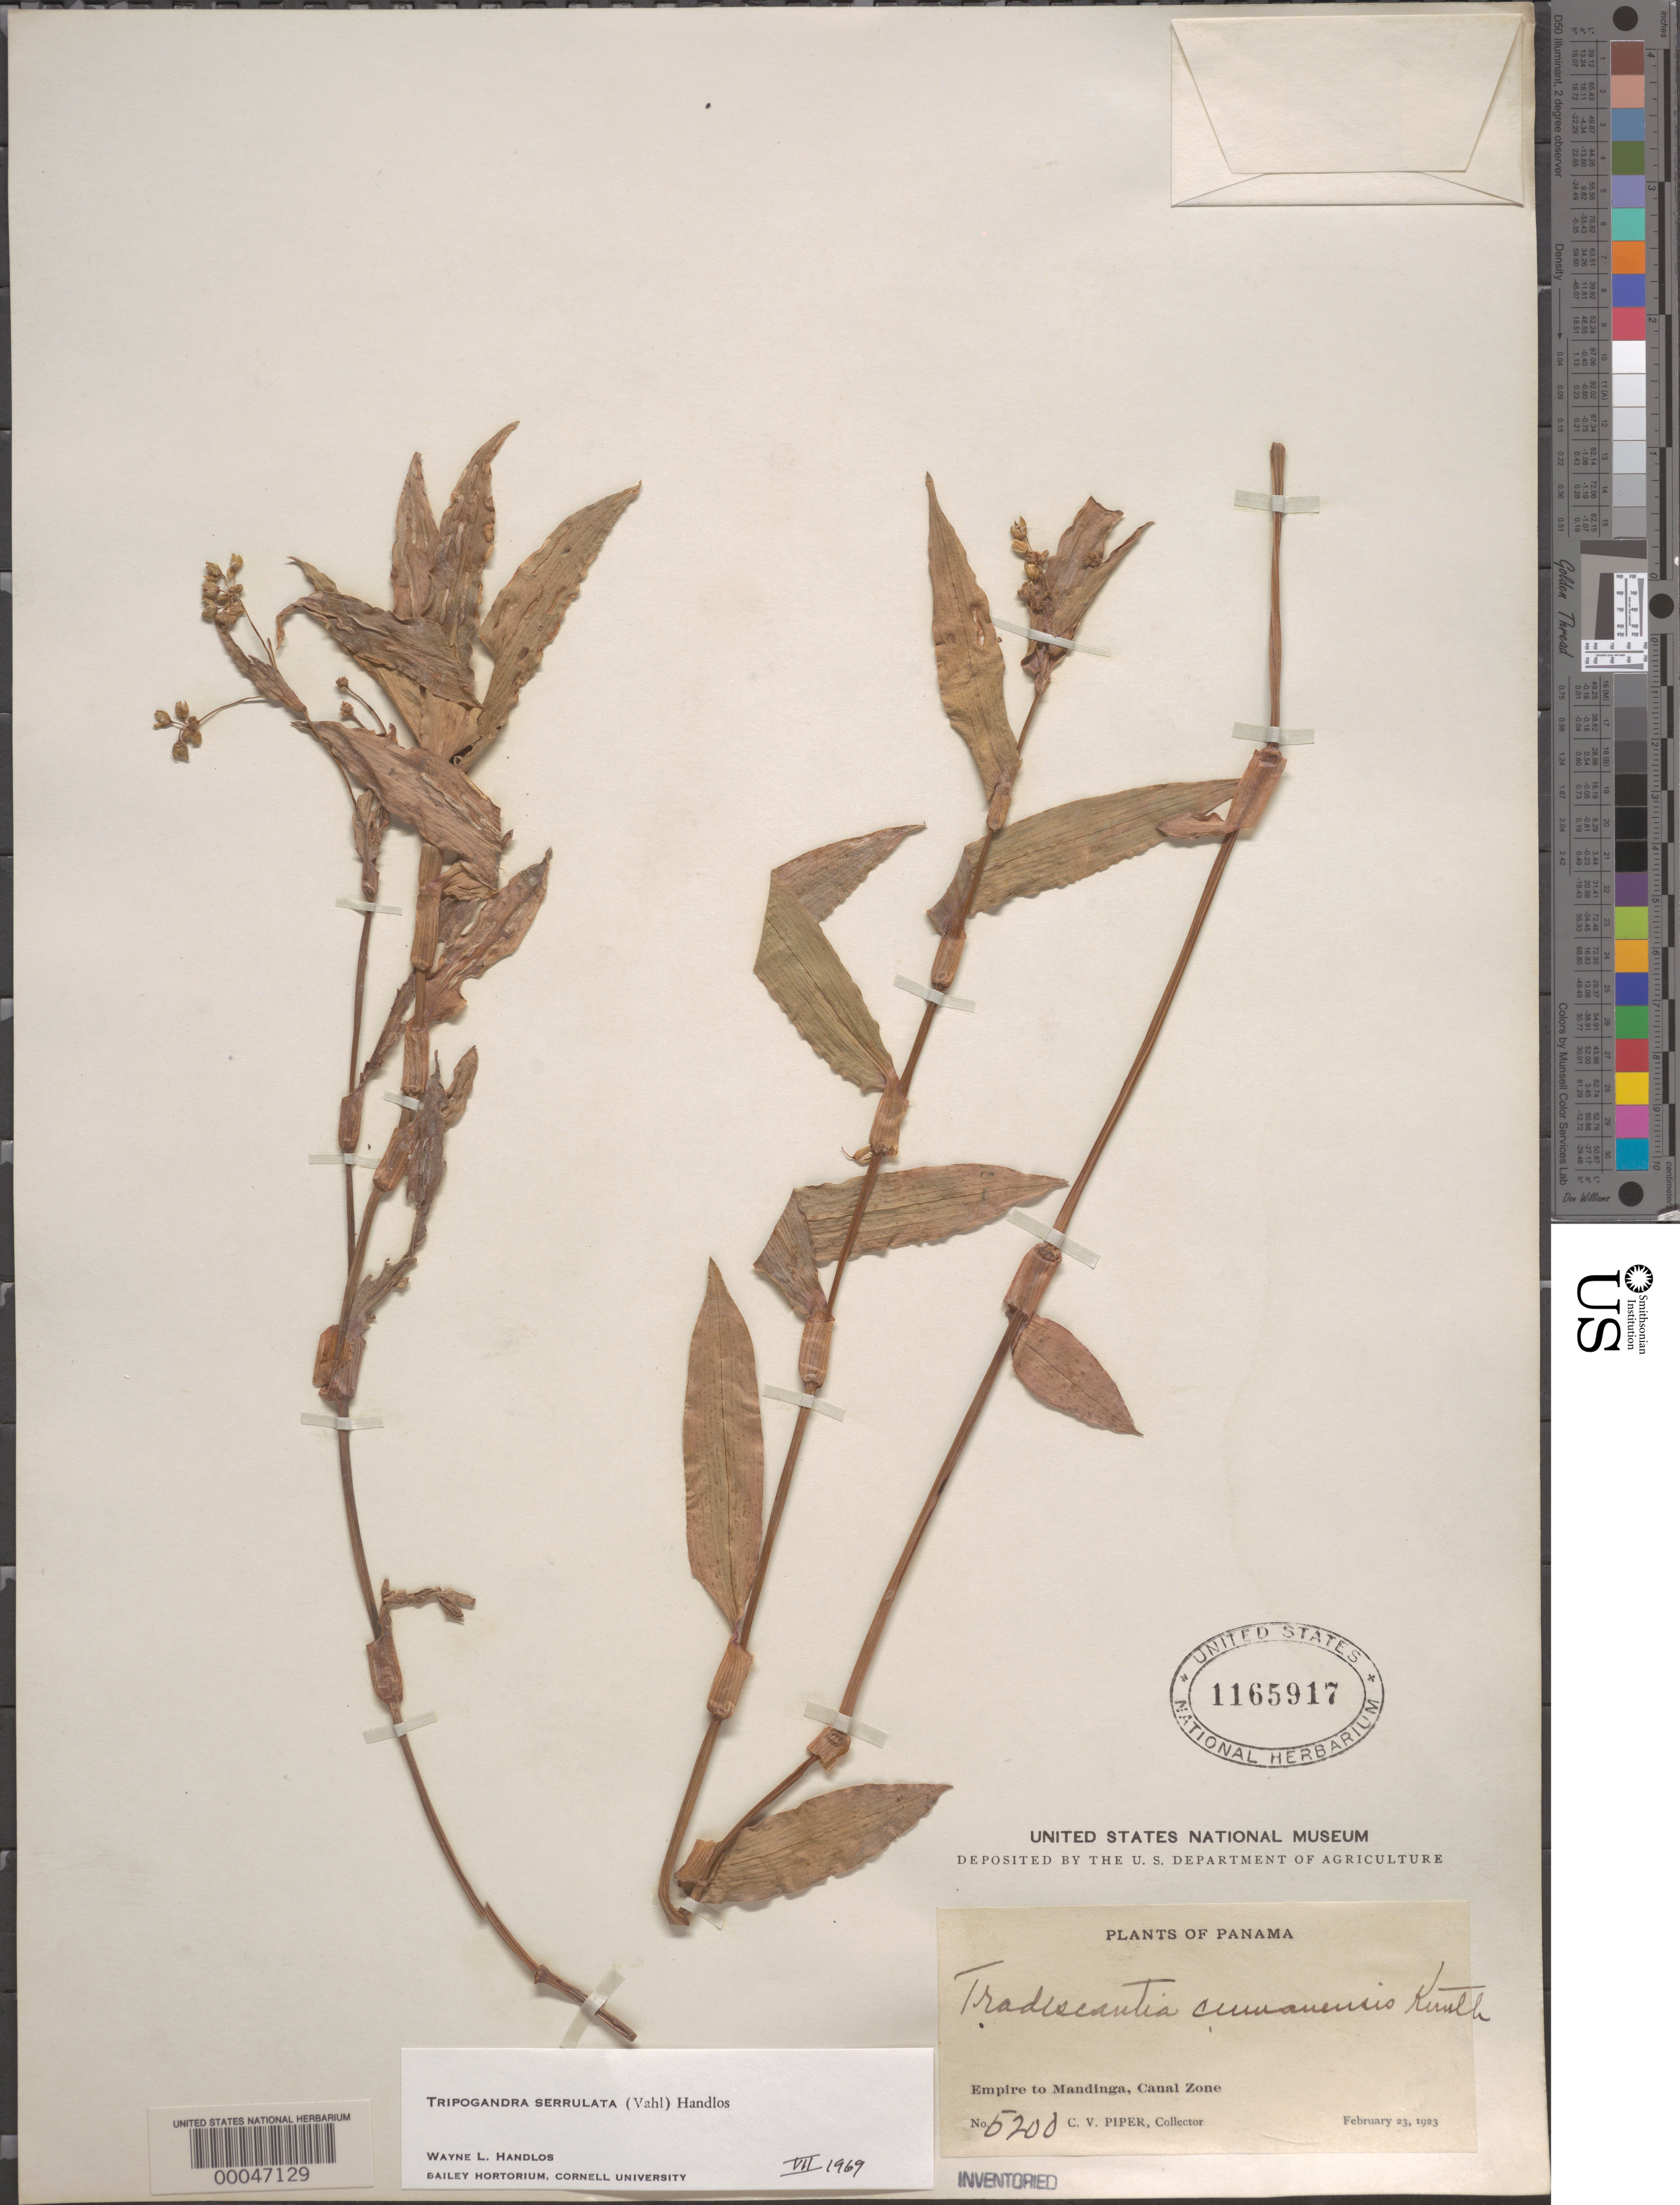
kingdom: Plantae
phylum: Tracheophyta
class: Liliopsida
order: Commelinales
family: Commelinaceae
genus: Tripogandra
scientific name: Tripogandra serrulata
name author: (Vahl) Handlos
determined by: Handlos, W. L.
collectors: C. V. Piper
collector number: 5200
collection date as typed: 23 Feb 1923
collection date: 1923-02-23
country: Panama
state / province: Colón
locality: Empire to Mandinga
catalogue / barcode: US 1165917